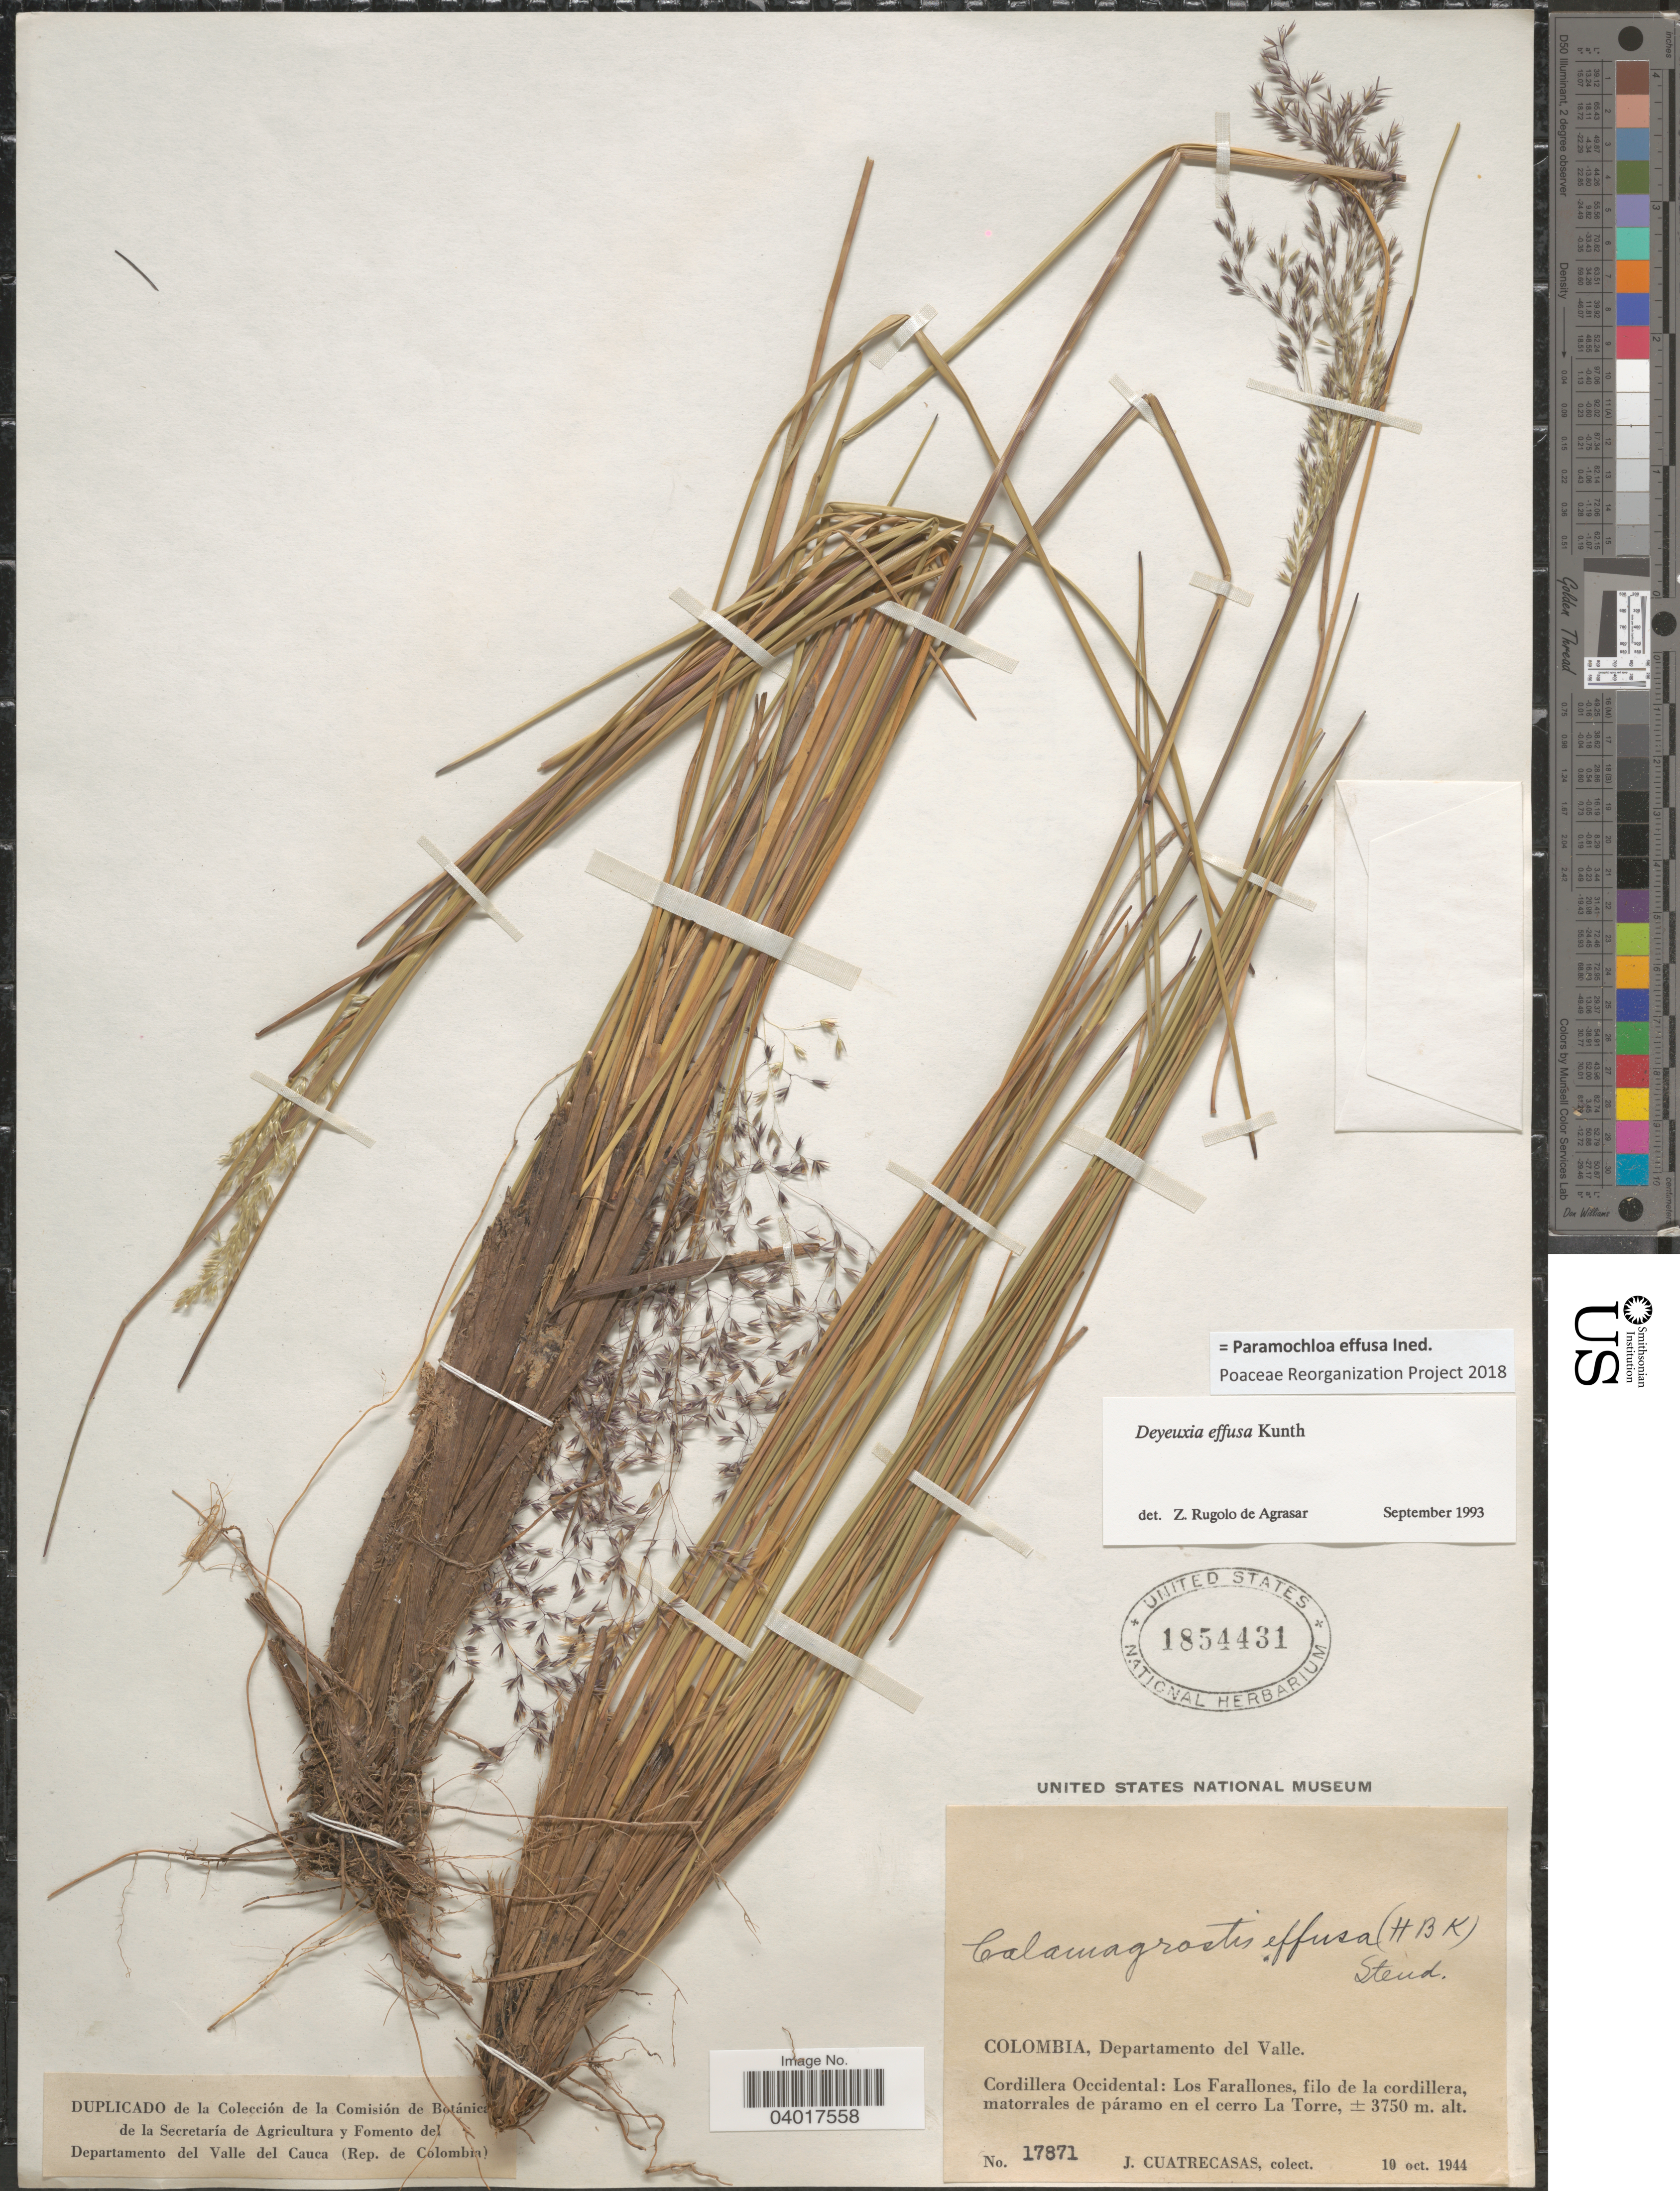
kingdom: Plantae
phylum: Tracheophyta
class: Liliopsida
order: Poales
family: Poaceae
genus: Paramochloa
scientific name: Paramochloa effusa ined.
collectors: J. Cuatrecasas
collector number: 17871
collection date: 1944-10-10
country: Colombia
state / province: Valle del Cauca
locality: Departamento del Valle. Cordillera Occidental: Los Farallones, filo de la cordillera matorrales de páramo en el cerro La Torre.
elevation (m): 3750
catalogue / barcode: US 1854431